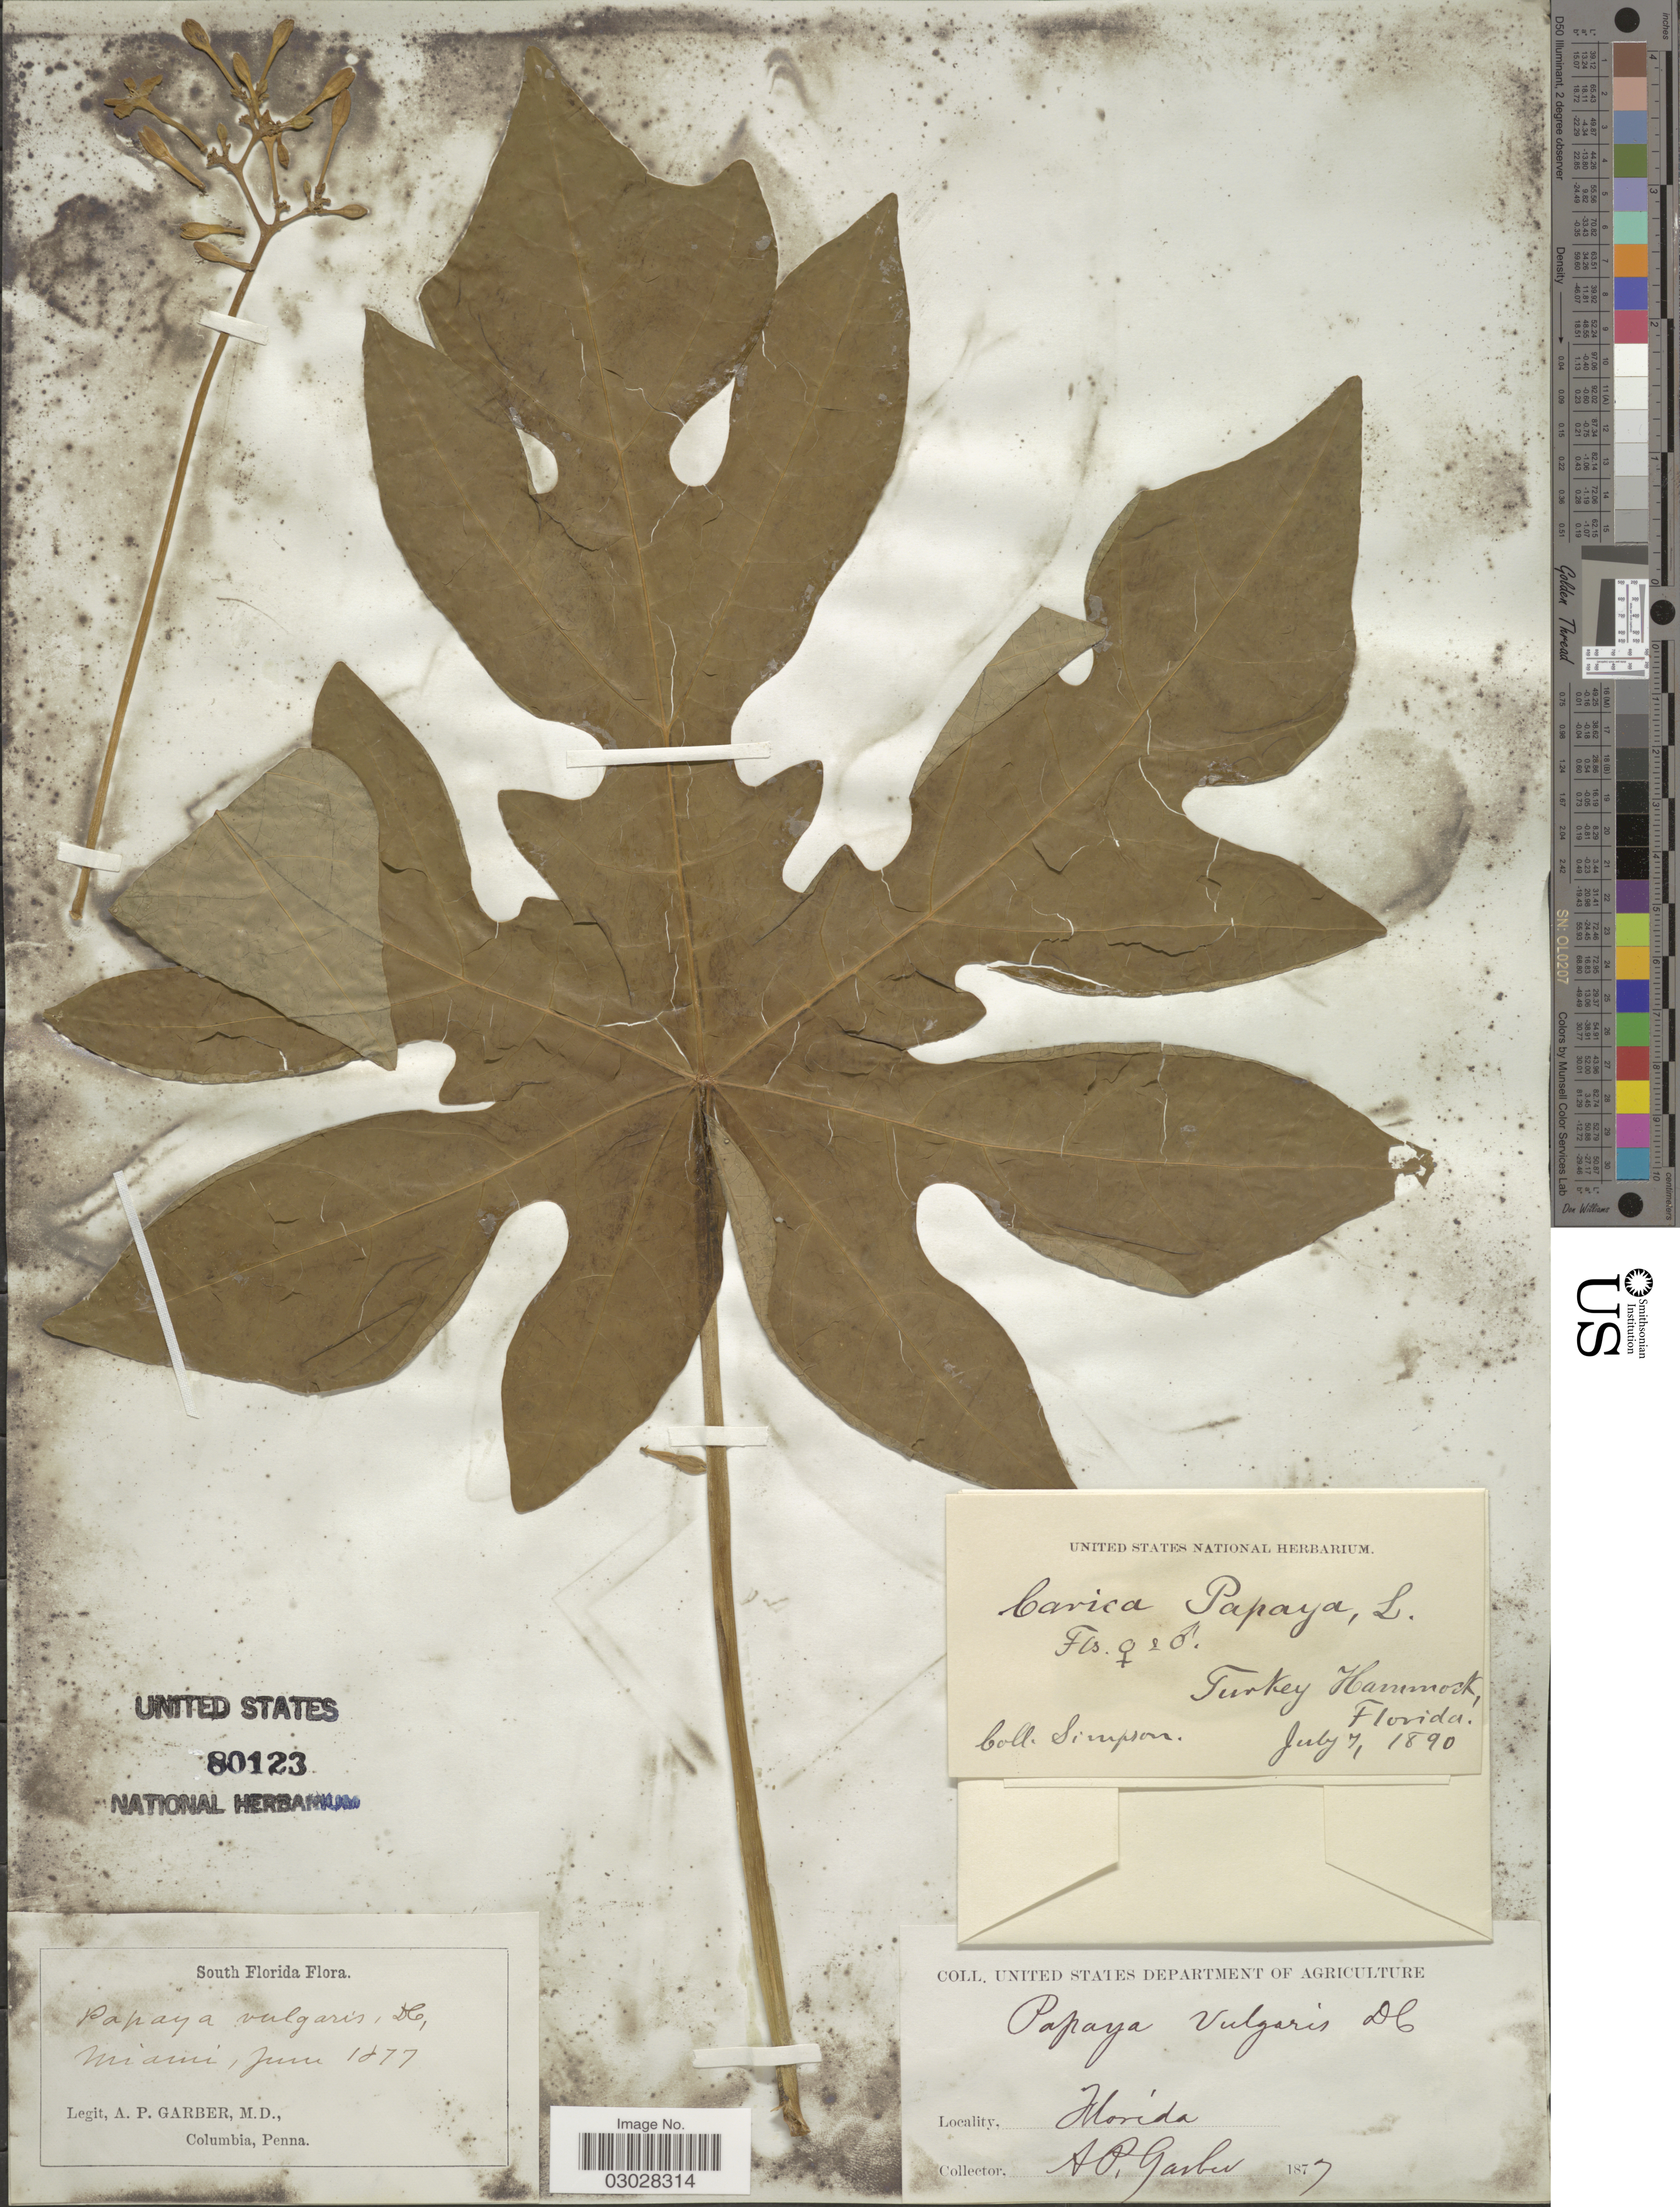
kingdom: Plantae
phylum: Tracheophyta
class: Magnoliopsida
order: Brassicales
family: Caricaceae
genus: Carica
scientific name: Carica papaya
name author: L.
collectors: Simpson, --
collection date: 1890-07-07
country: United States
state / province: Florida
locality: Turkey Hammock.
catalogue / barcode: US 80123-2